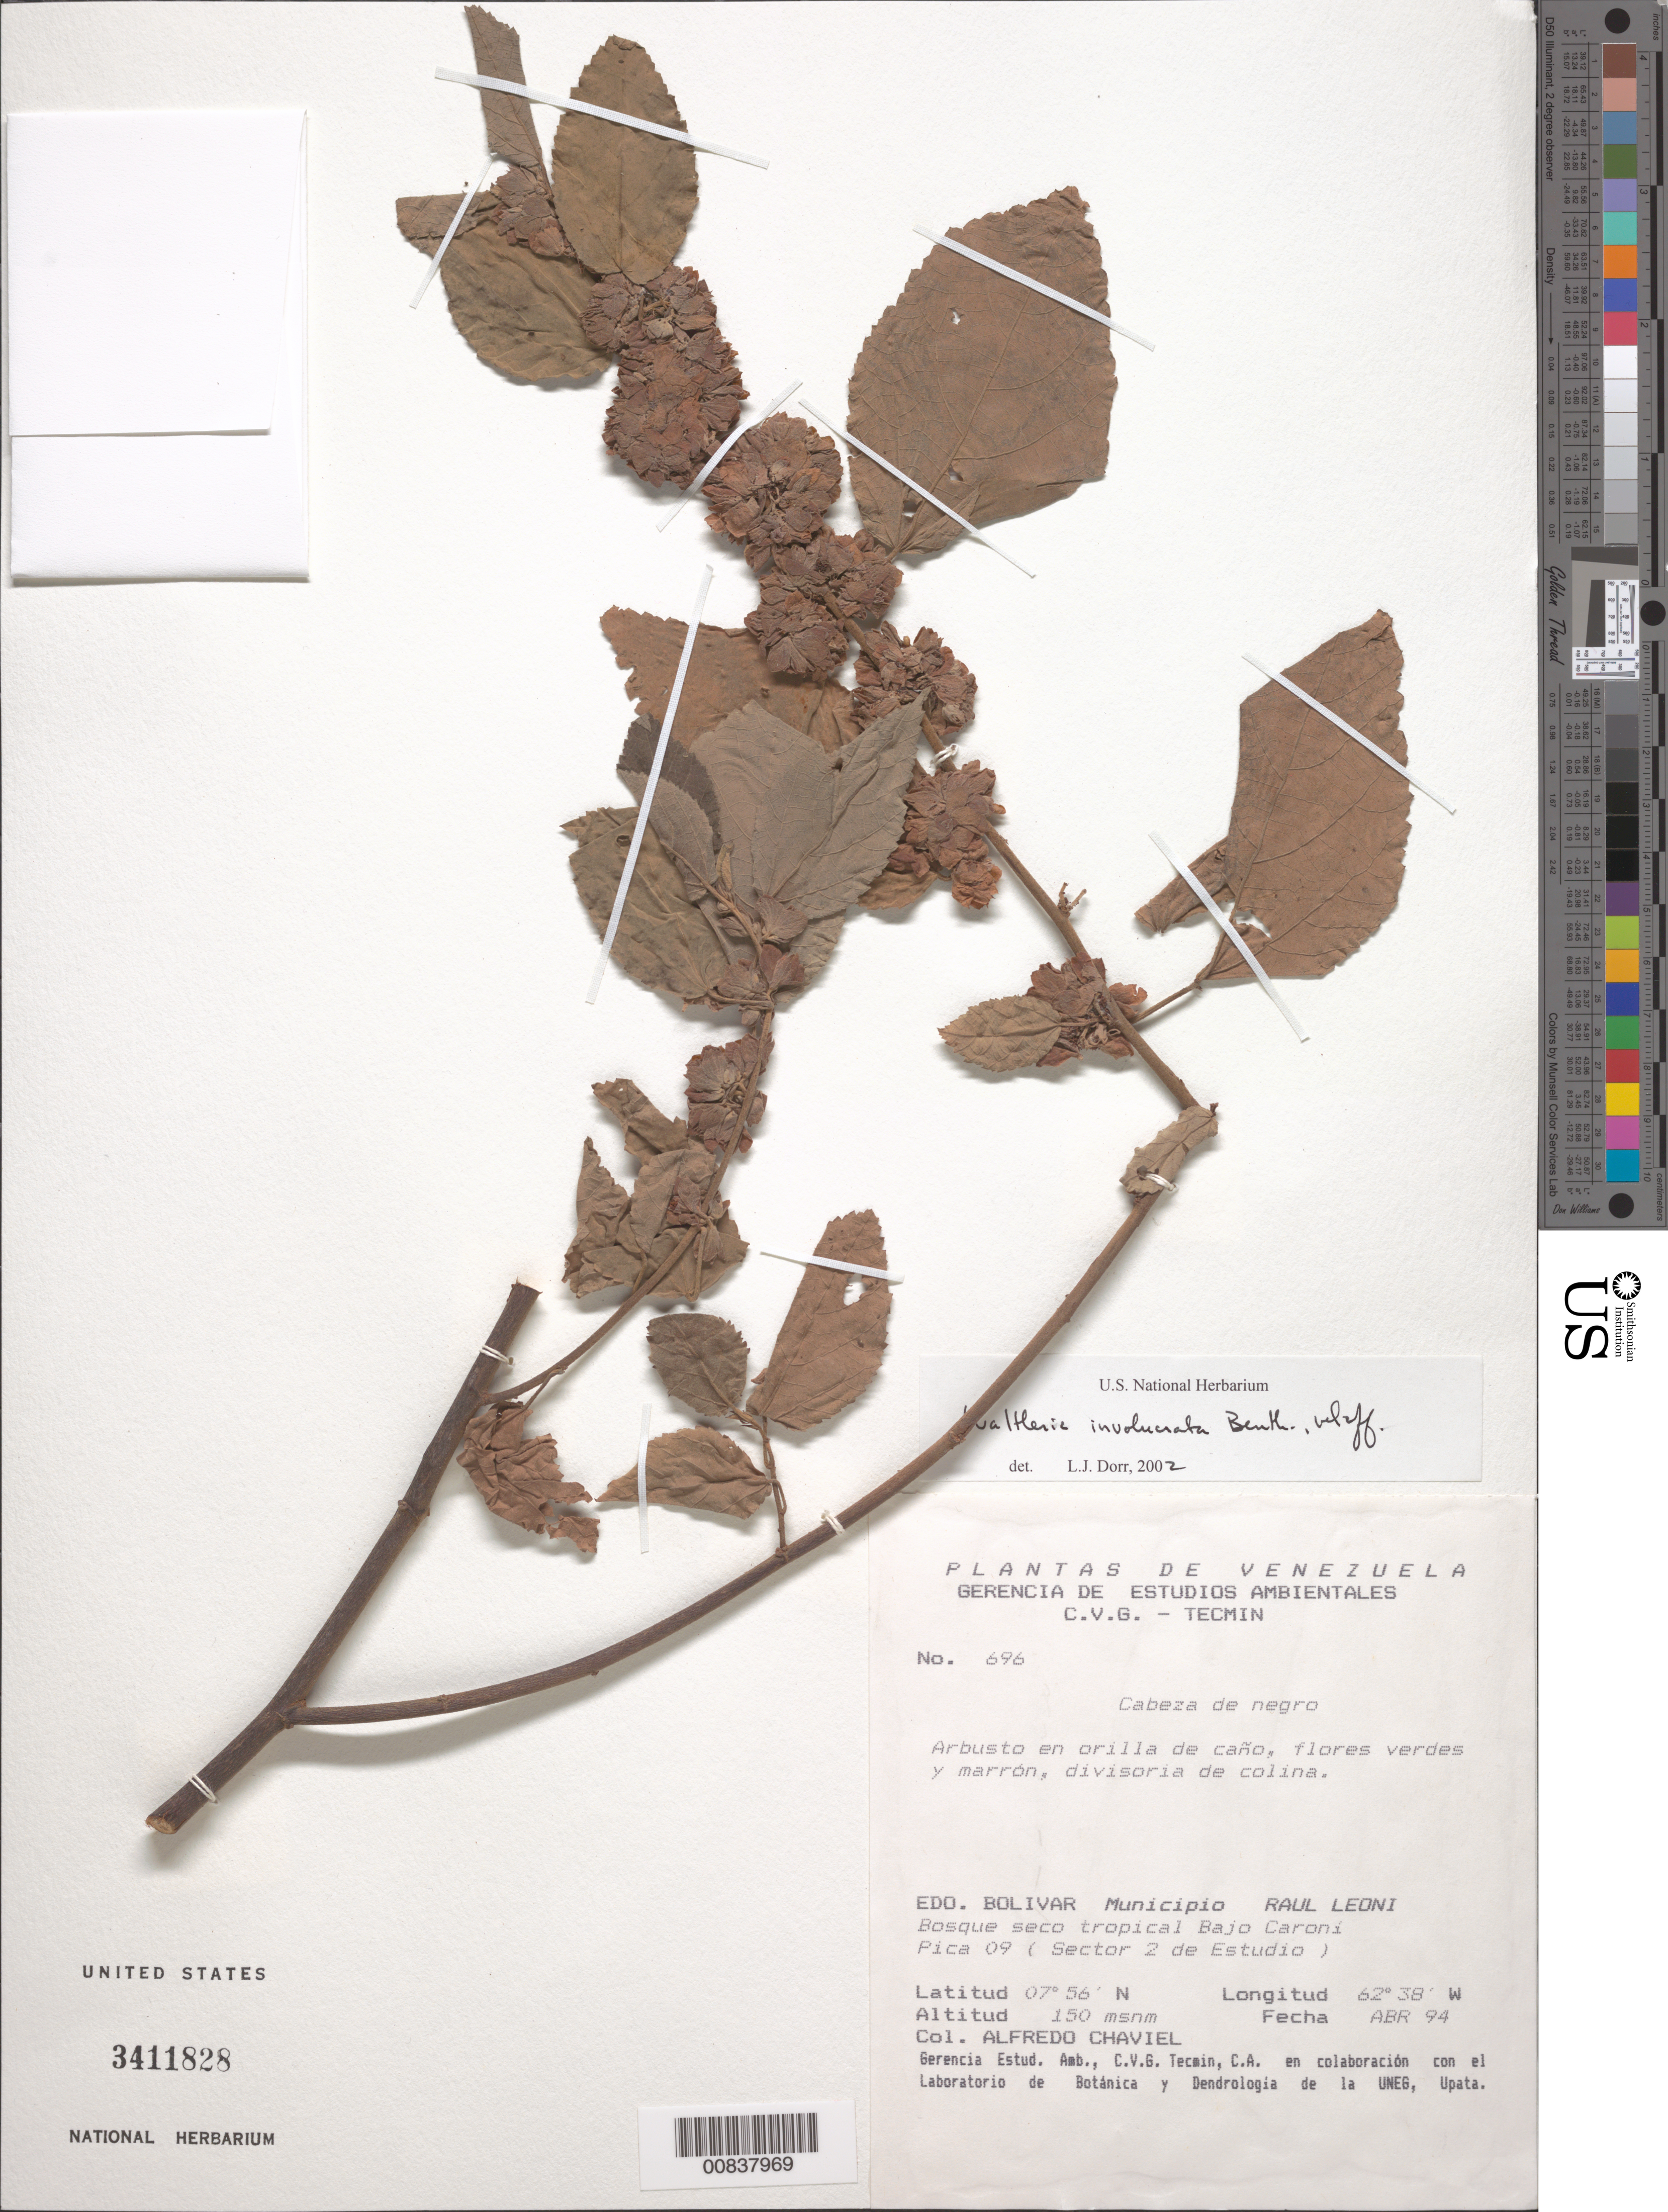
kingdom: Plantae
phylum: Tracheophyta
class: Magnoliopsida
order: Malvales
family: Malvaceae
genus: Waltheria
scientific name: Waltheria involucrata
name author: Benth.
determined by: Dorr, L. J., (BOT), Smithsonian Institution - National Museum of Natural History (UNITED STATES)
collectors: A. Chaviel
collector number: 696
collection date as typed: Apr-94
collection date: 1994-04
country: Venezuela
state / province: Bolívar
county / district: Angostura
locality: Mun. Raúl Leoni [=Angostura], Bajo Caroní, Pica 09 (Sector 2 de Estudio)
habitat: Bosque seco tropical, en orilla de cano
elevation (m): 150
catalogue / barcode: US 3411828